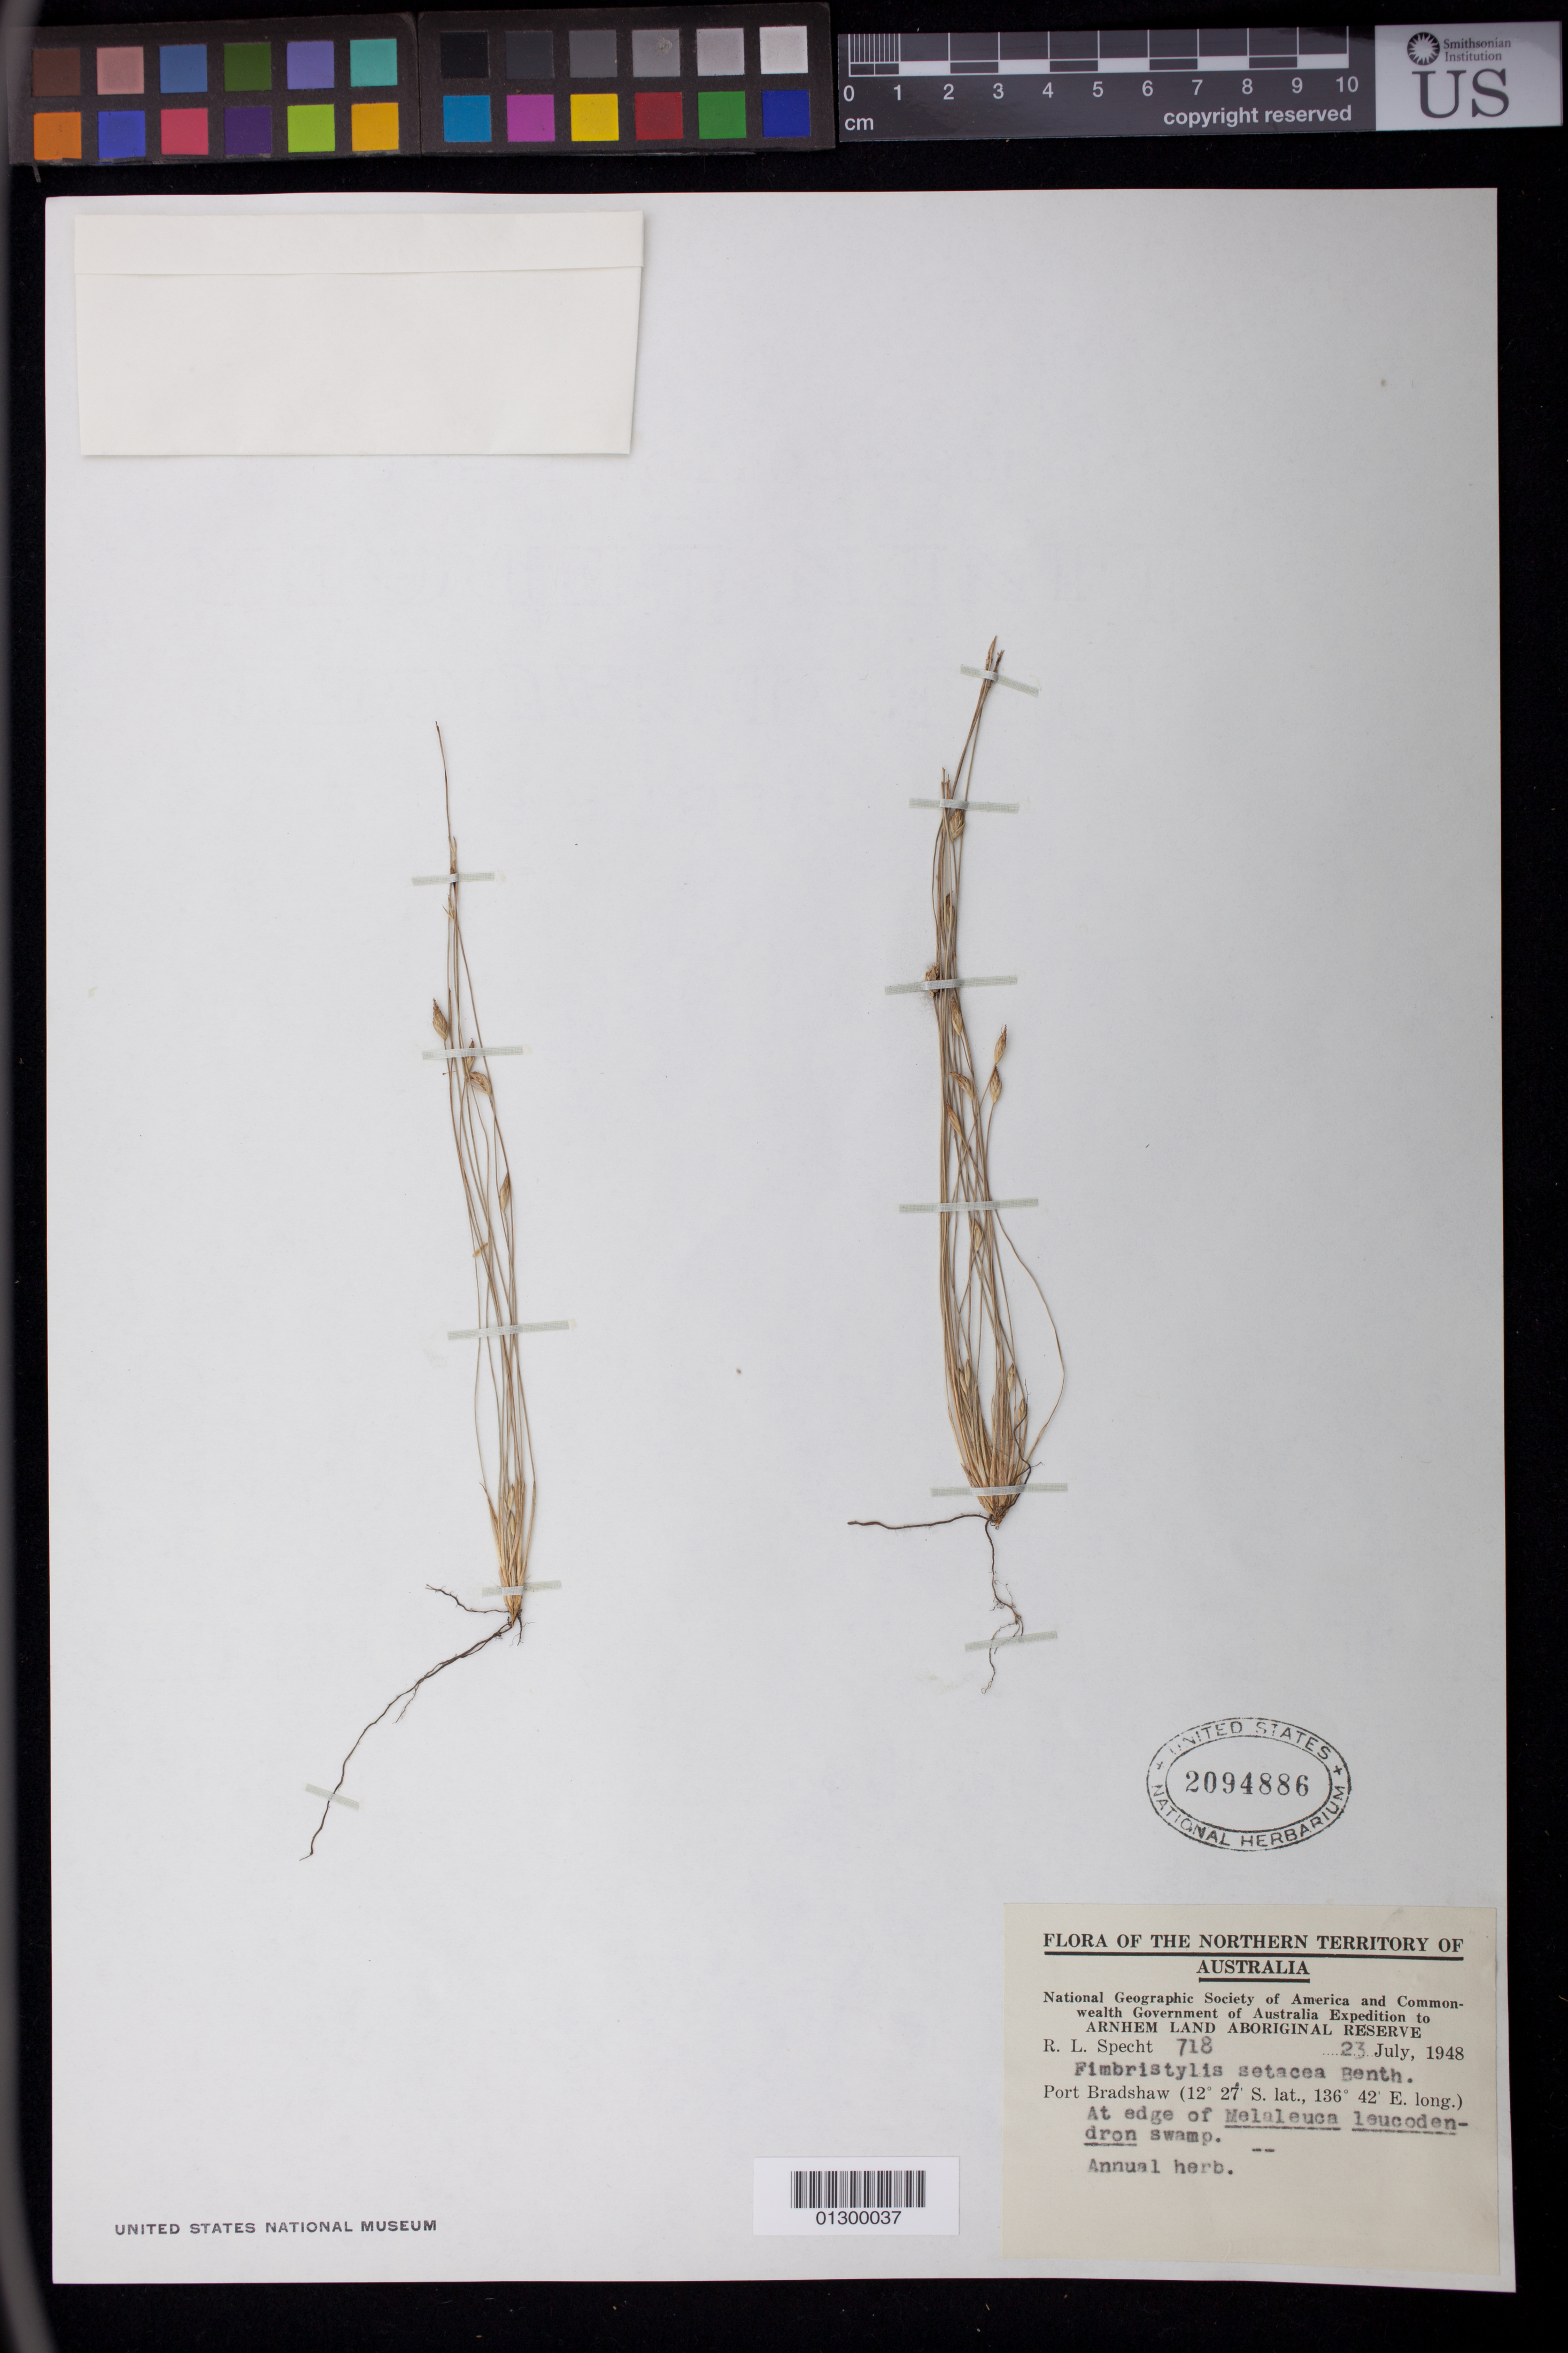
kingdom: Plantae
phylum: Tracheophyta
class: Liliopsida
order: Poales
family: Cyperaceae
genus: Fimbristylis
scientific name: Fimbristylis acicularis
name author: R. Br.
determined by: Strong, Mark T., (BOT), Smithsonian Institution - National Museum of Natural History (UNITED STATES)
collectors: R. L. Specht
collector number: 718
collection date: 1948-07-23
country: Australia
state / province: Northern Territory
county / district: East Arnhem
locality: Port Bradshaw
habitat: At edge of Melaleuca leucodendron swamp.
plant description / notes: Annual herb.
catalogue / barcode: US 2094886